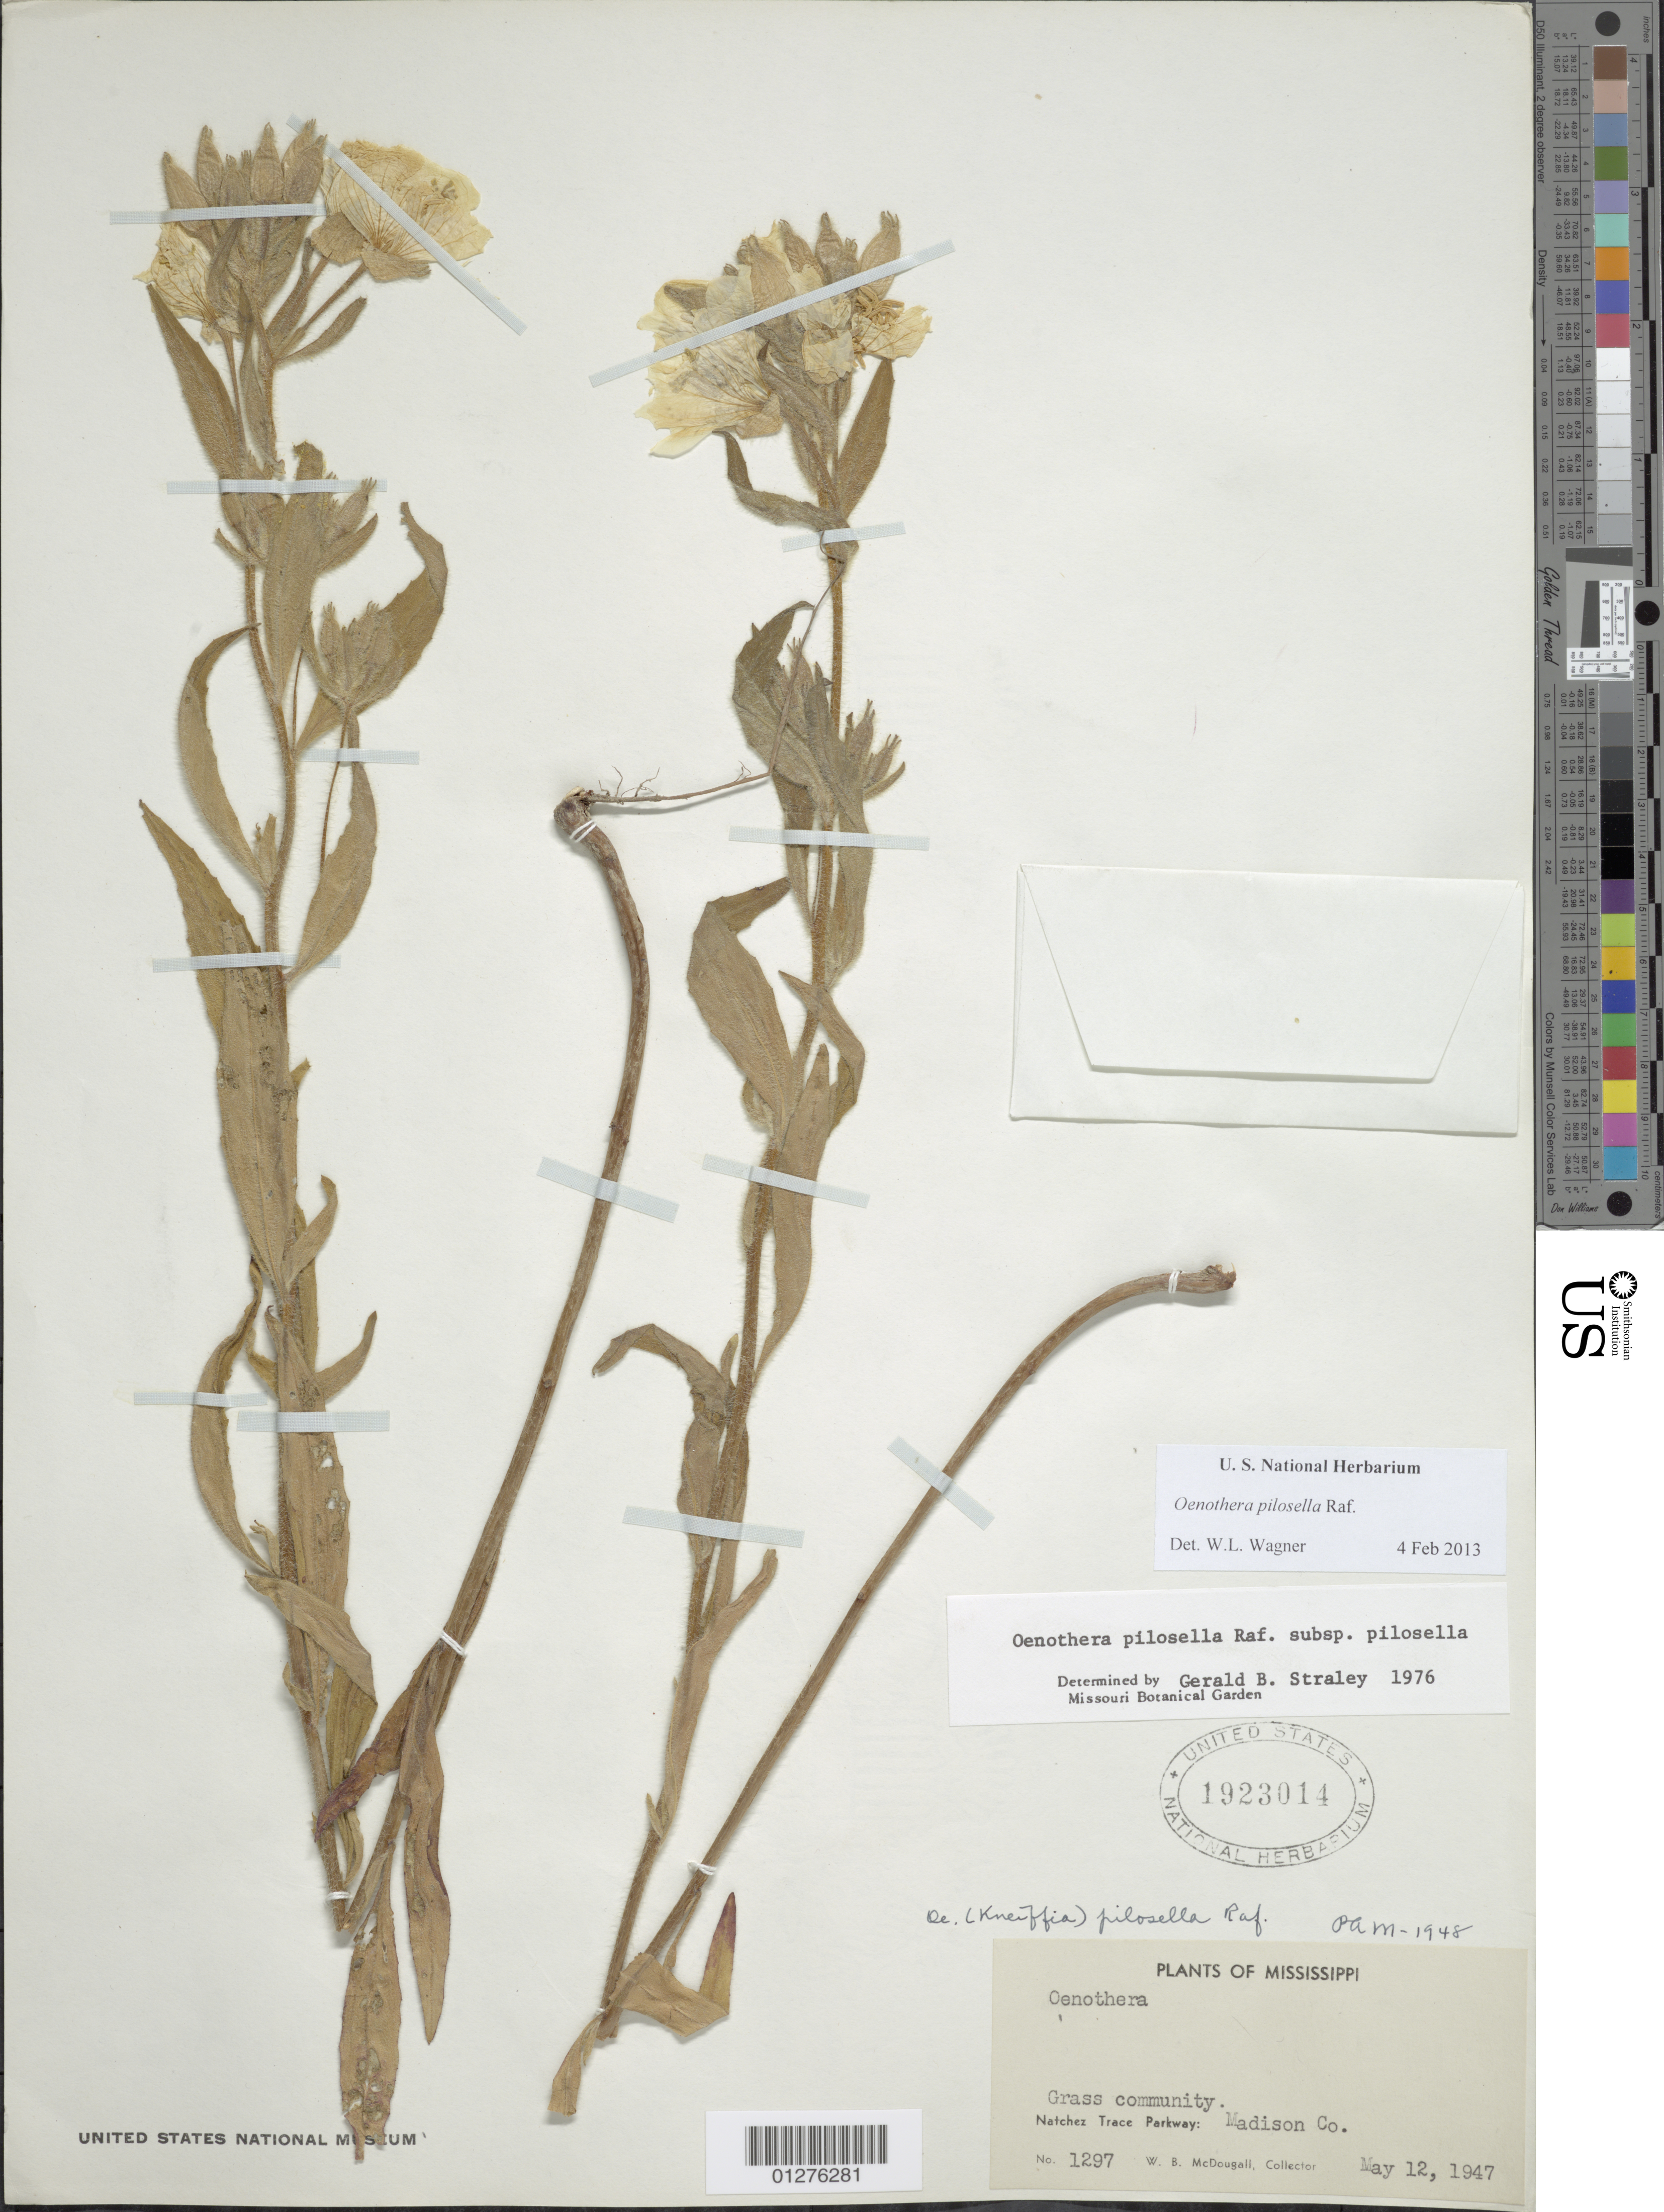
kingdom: Plantae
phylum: Tracheophyta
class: Magnoliopsida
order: Myrtales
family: Onagraceae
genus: Oenothera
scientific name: Oenothera pilosella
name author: Raf.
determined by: Wagner, W. L., (BOT), Smithsonian Institution - National Museum of Natural History (UNITED STATES)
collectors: W. B. McDougall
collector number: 1297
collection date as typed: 11 May 1947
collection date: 1947-05-11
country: United States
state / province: Mississippi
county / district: Madison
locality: Natchez trace parkway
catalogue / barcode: US 1923014